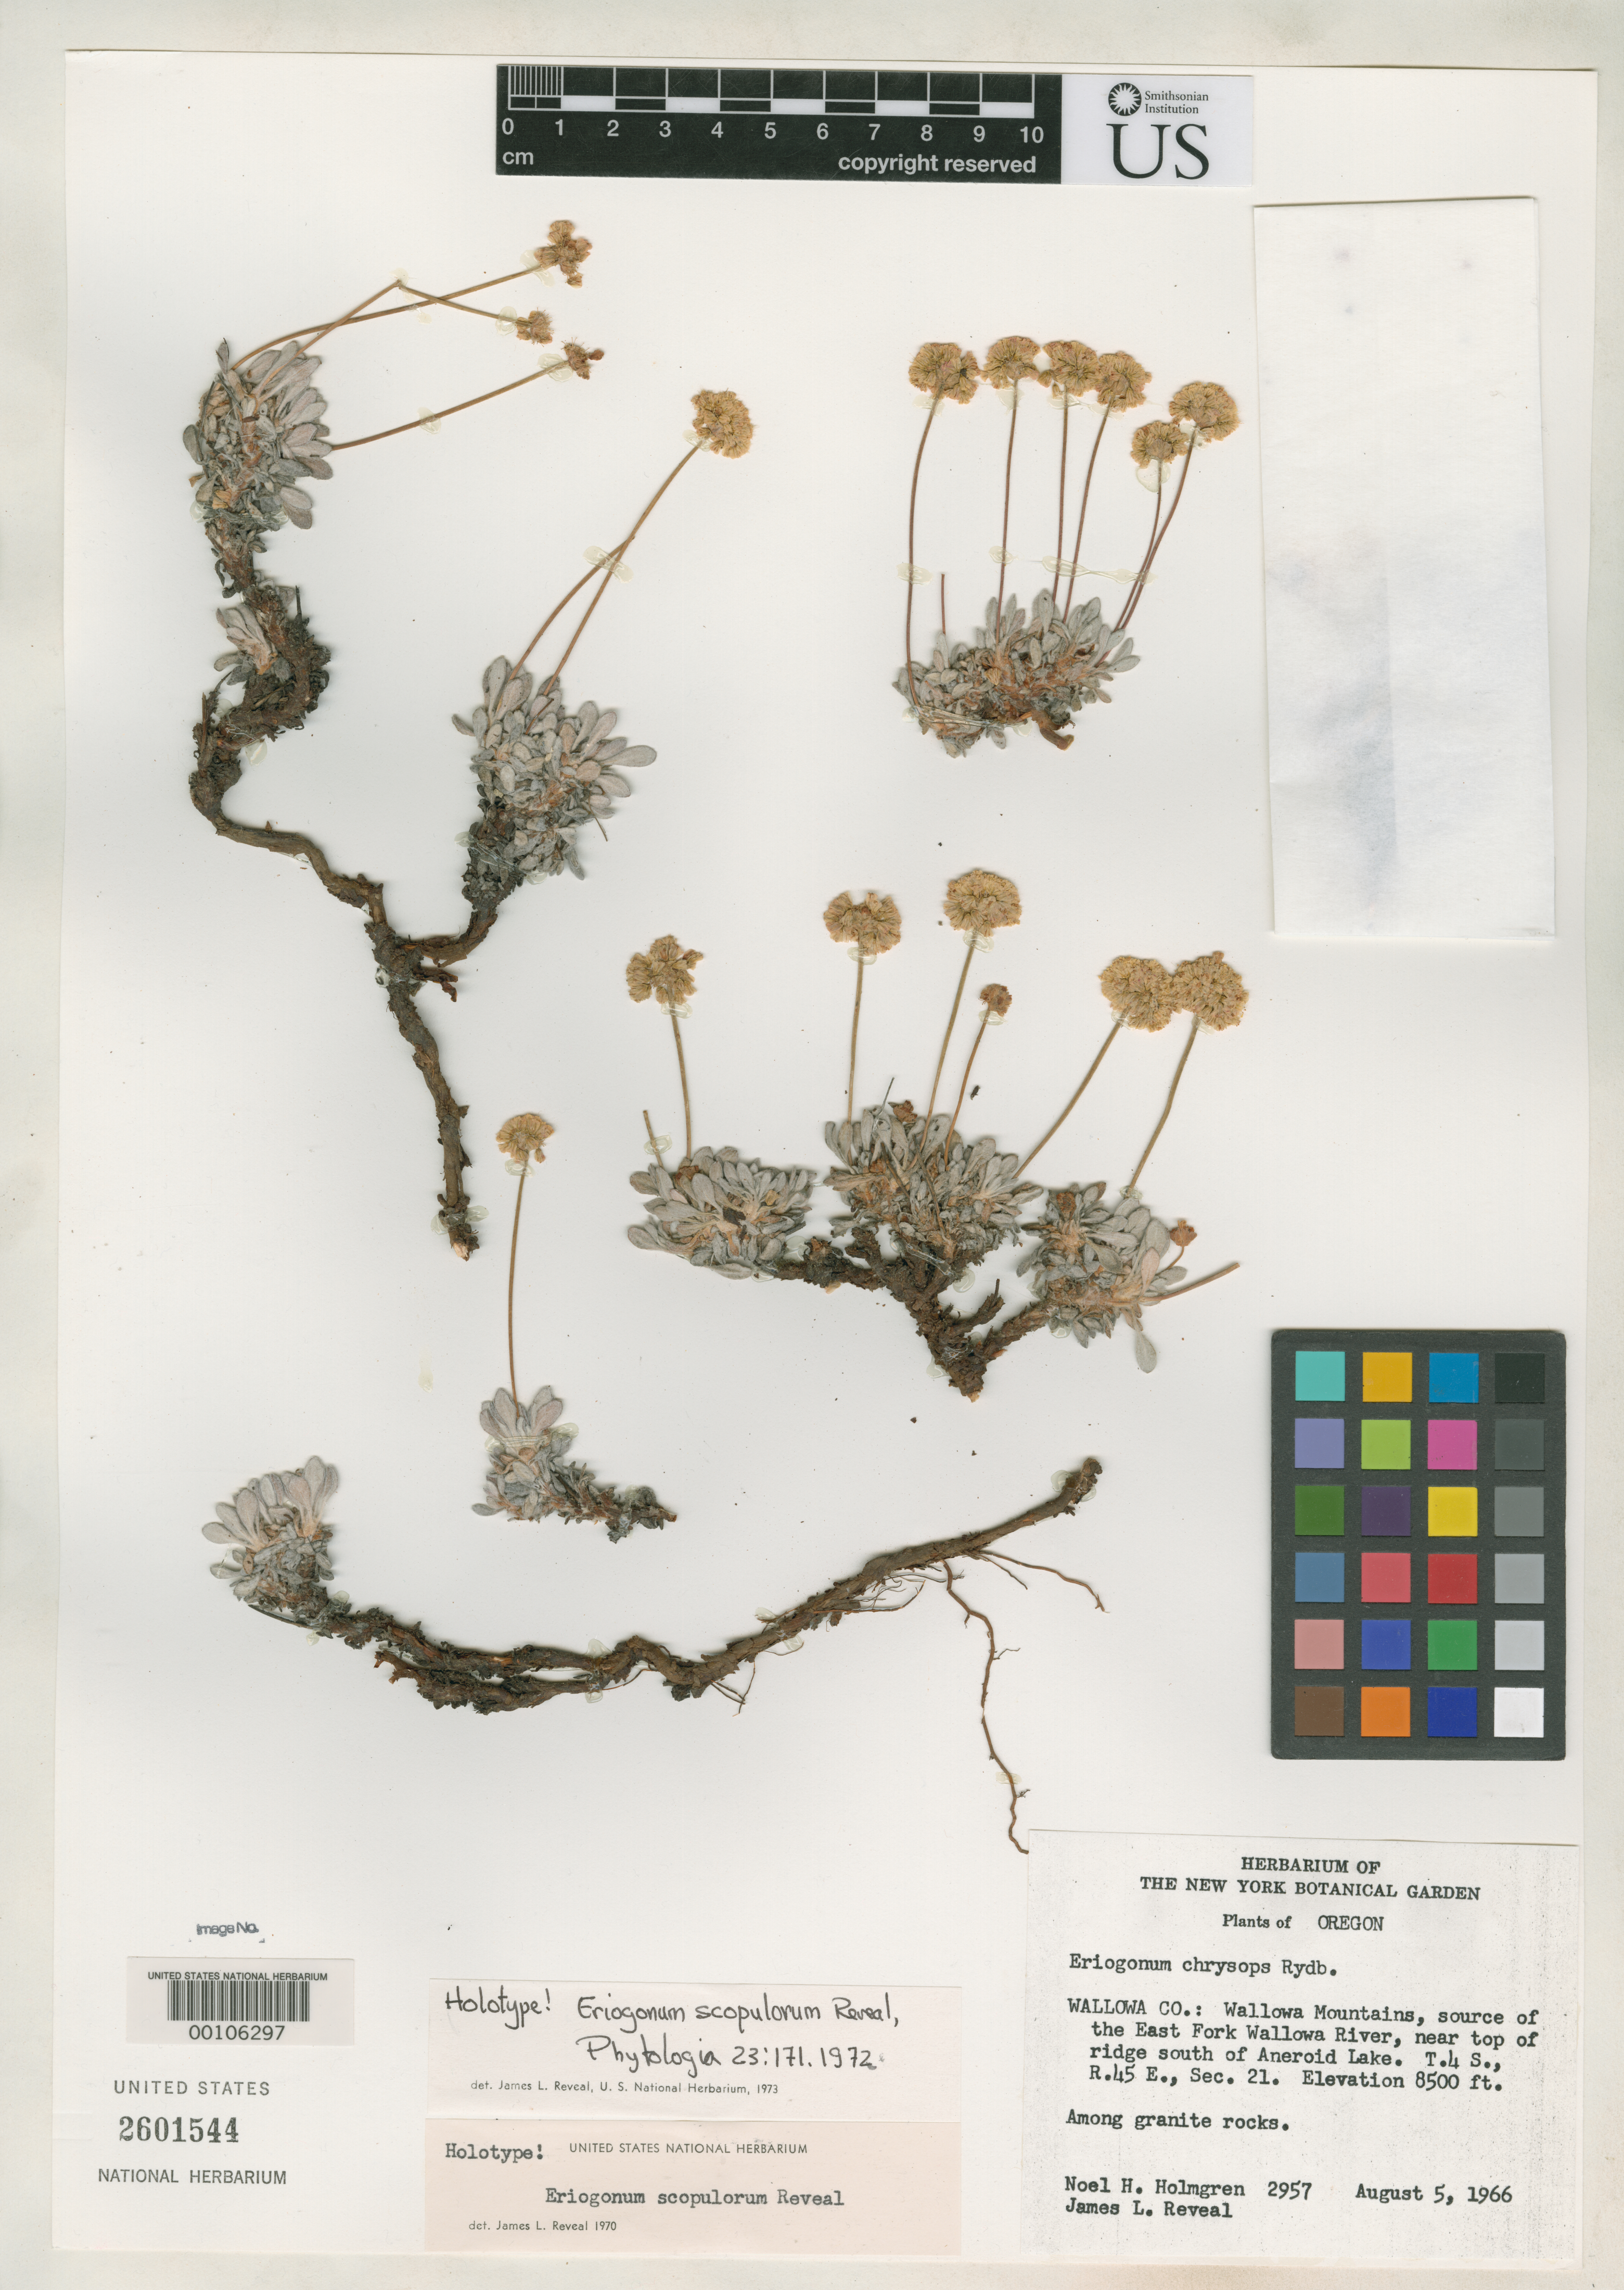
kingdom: Plantae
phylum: Tracheophyta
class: Magnoliopsida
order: Caryophyllales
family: Polygonaceae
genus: Eriogonum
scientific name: Eriogonum scopulorum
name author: Reveal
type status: Holotype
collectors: N. H. Holmgren & J. L. Reveal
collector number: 2957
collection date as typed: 05 Aug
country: United States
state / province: Oregon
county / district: Wallowa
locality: Wallowa Mts., source of east fork Wallowa River.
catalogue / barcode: US 2601544